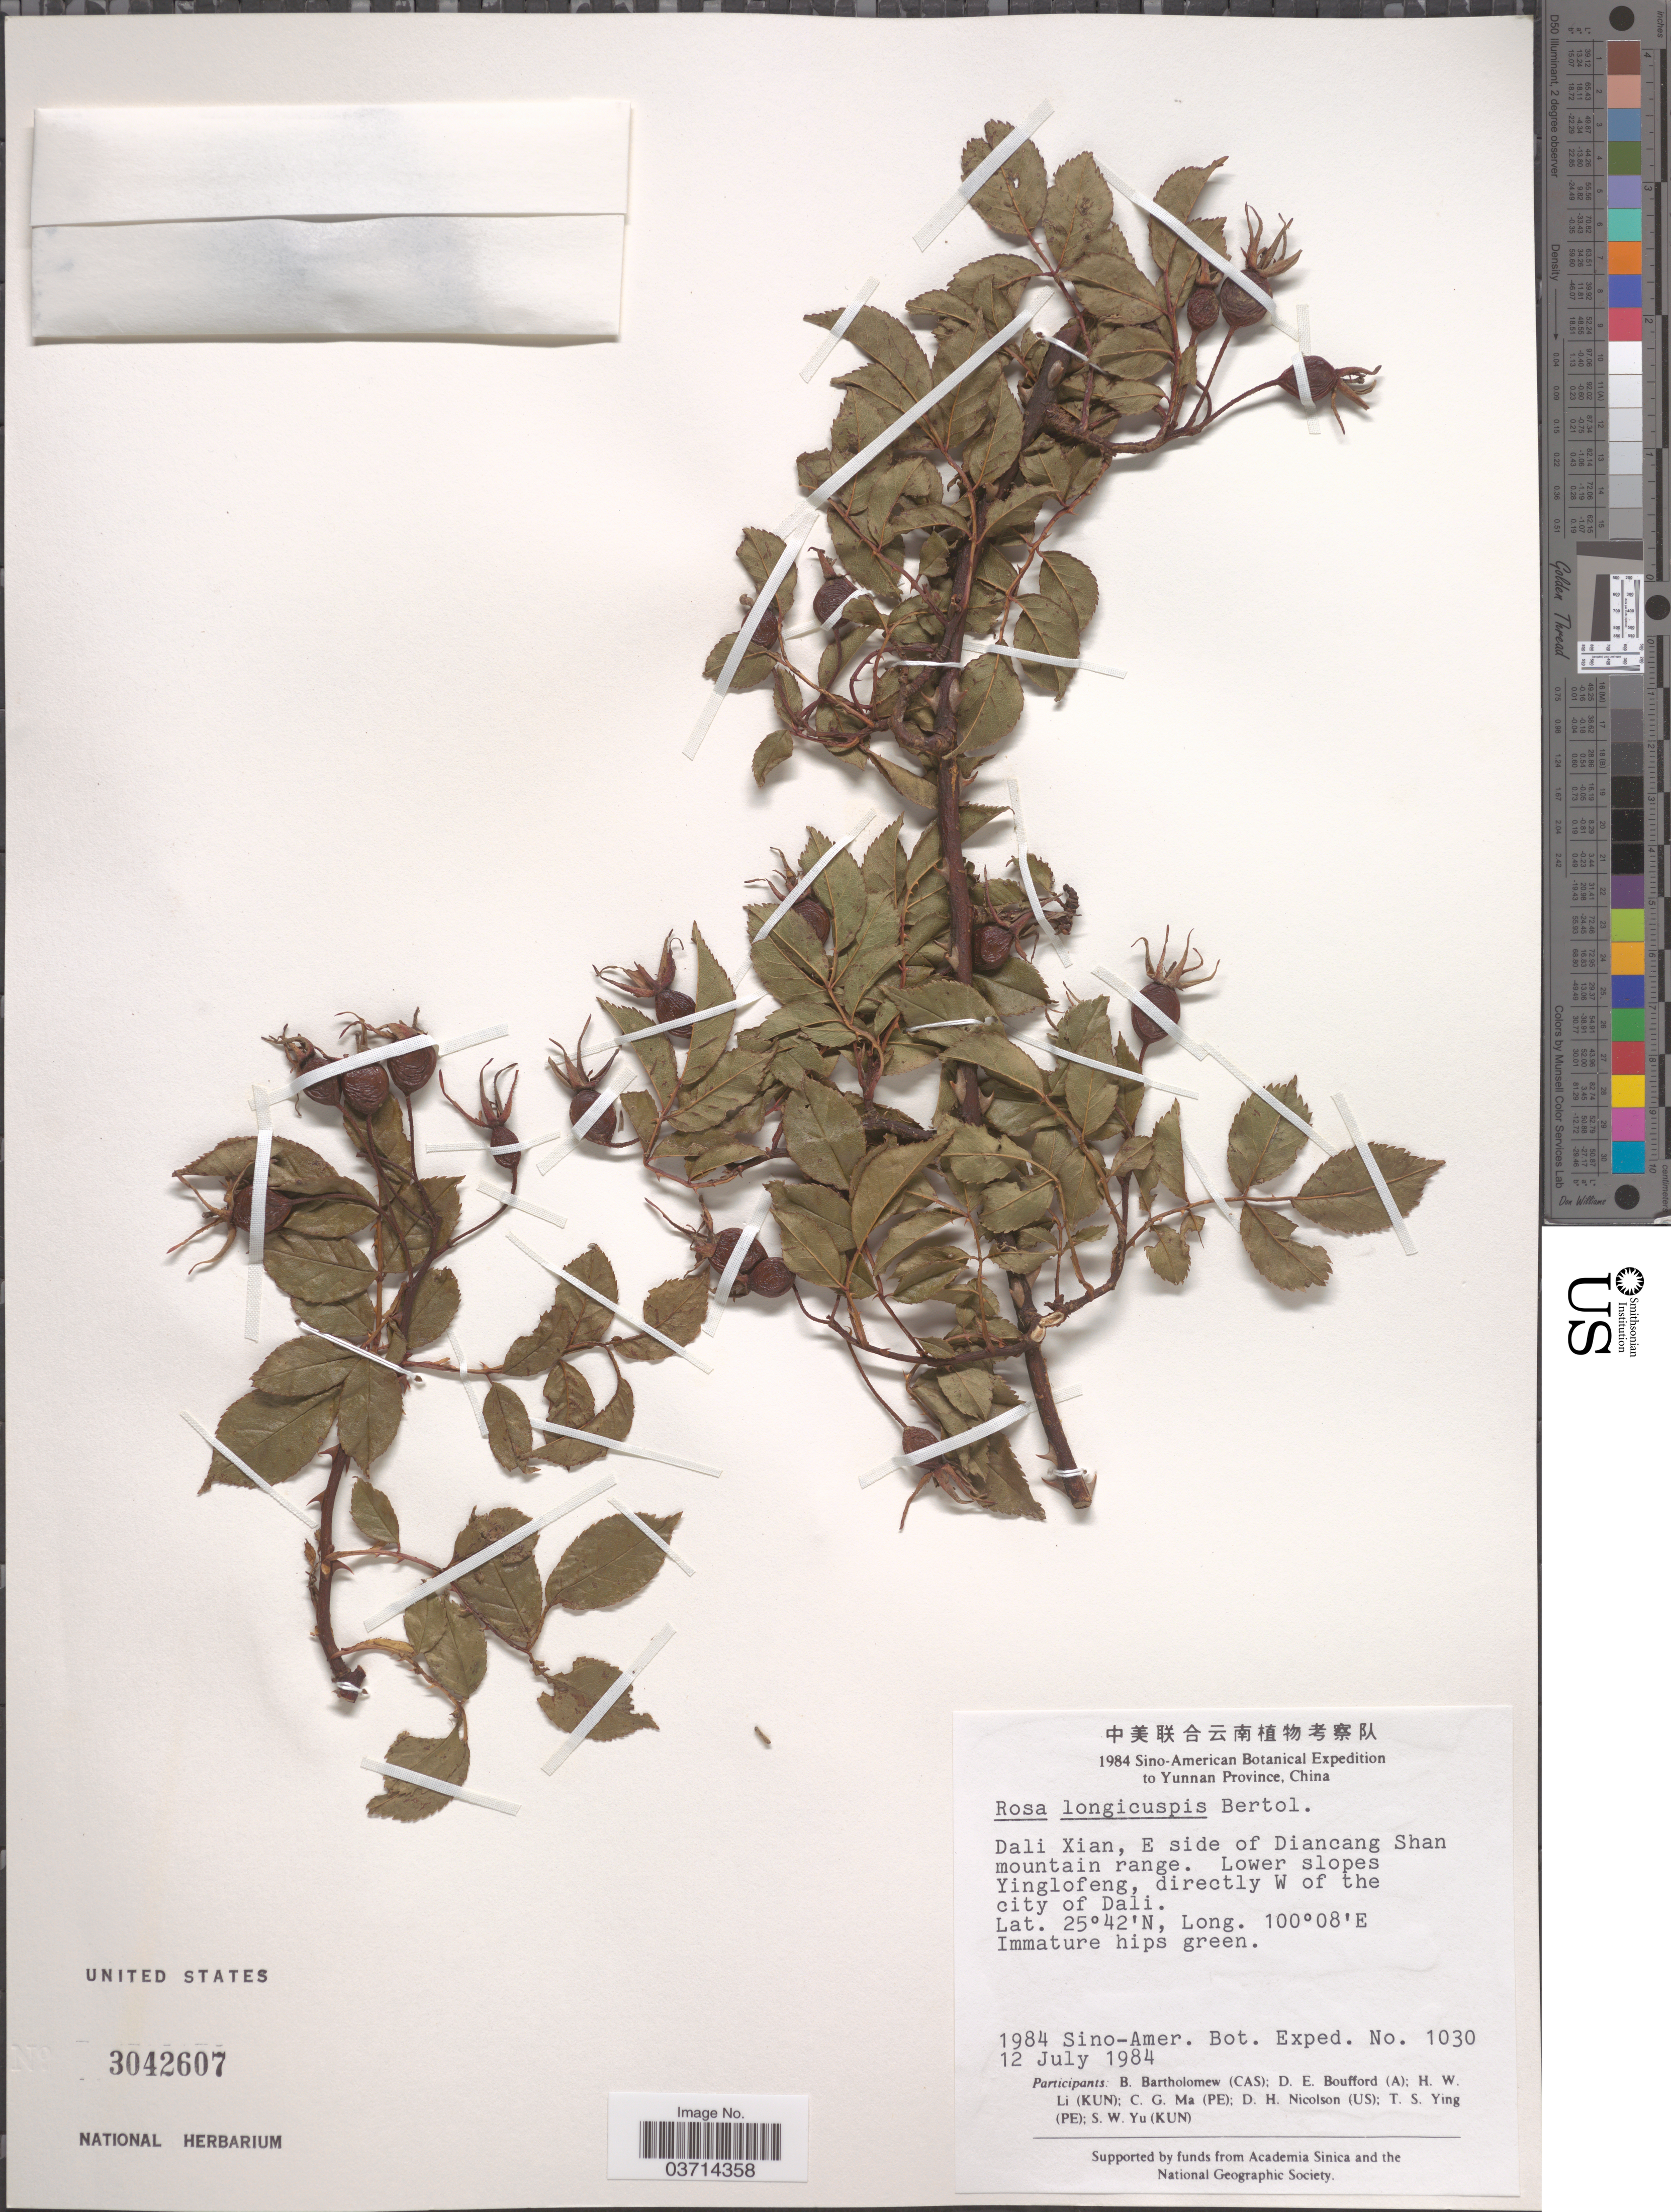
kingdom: Plantae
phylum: Tracheophyta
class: Magnoliopsida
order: Rosales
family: Rosaceae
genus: Rosa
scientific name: Rosa moschata subsp. longicuspis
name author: (Bertol.) Cardot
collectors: Sino-Amer. Bot. Exped. 1984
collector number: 1030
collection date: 1984-07-12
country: China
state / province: Yunnan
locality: Dali Xian, E side of Diancang Shan mountain range. Lower slopes Yinglofeng, directly W of the city of Dali.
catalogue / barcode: US 3042607